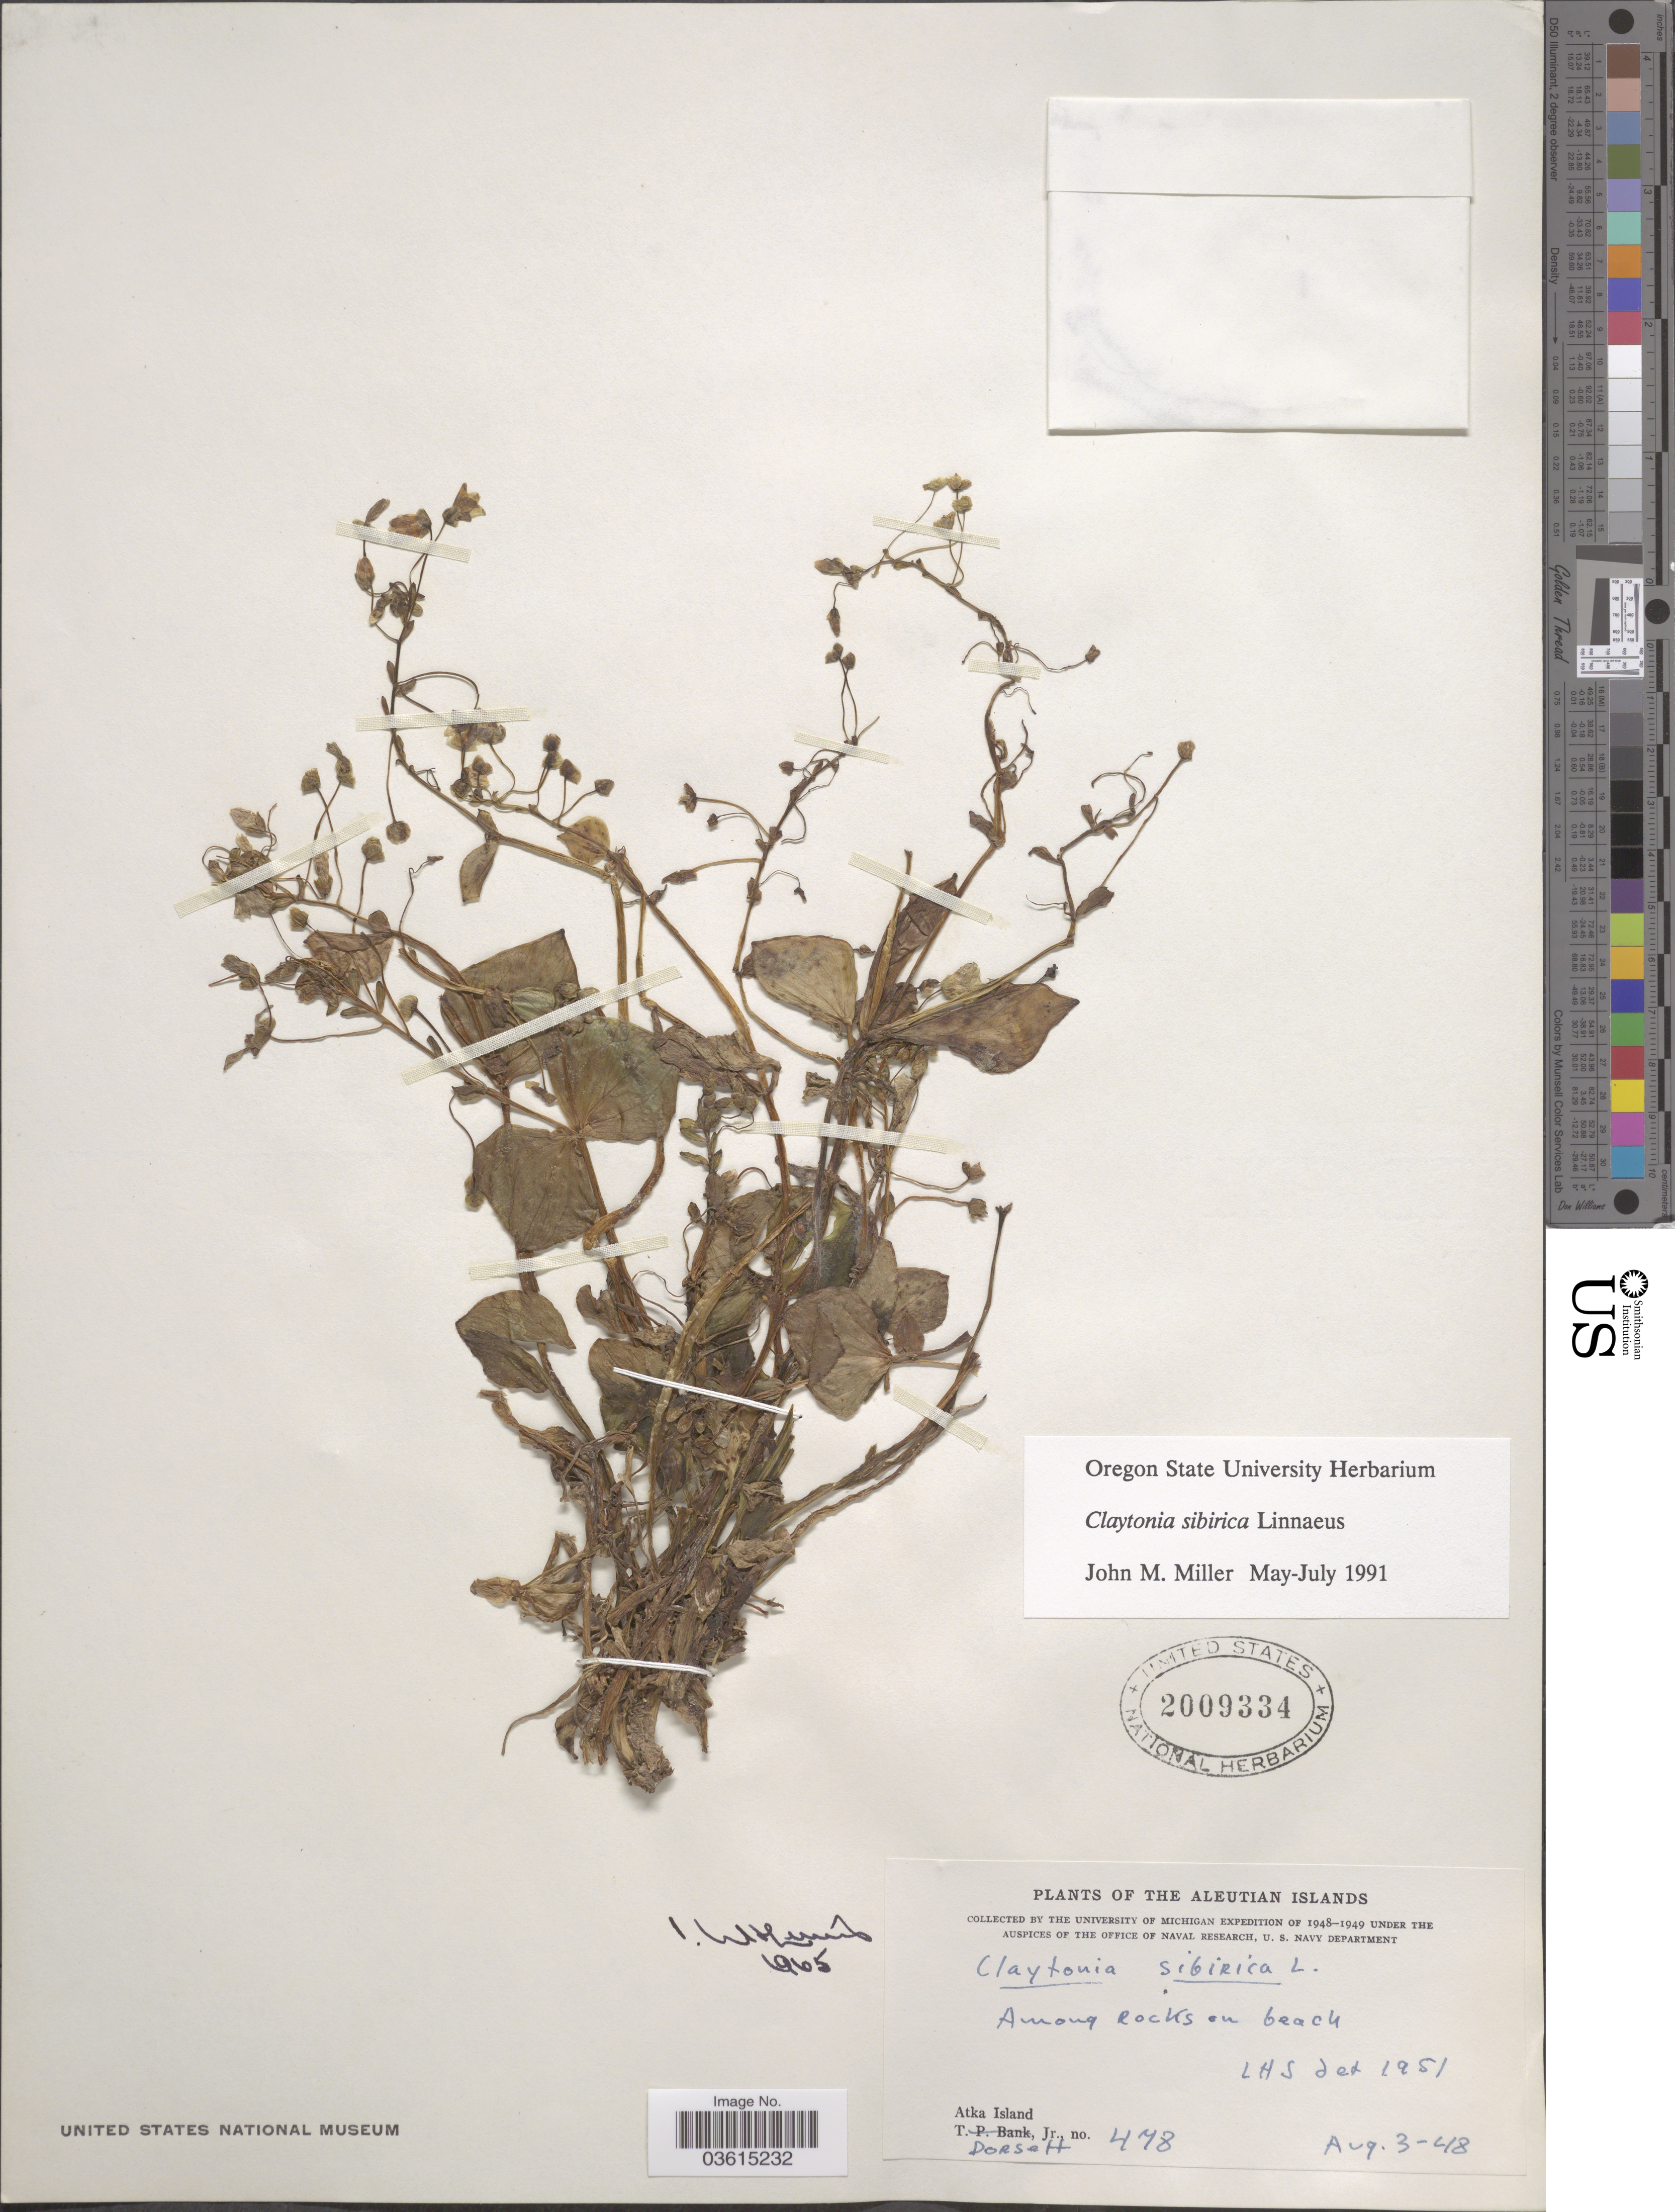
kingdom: Plantae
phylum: Tracheophyta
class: Magnoliopsida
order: Caryophyllales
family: Montiaceae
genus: Claytonia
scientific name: Claytonia sibirica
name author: L.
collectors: T. Dorsett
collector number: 478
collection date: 1948-08-03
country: United States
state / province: Alaska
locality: Aleutian Islands. Atka Island.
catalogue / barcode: US 2009334